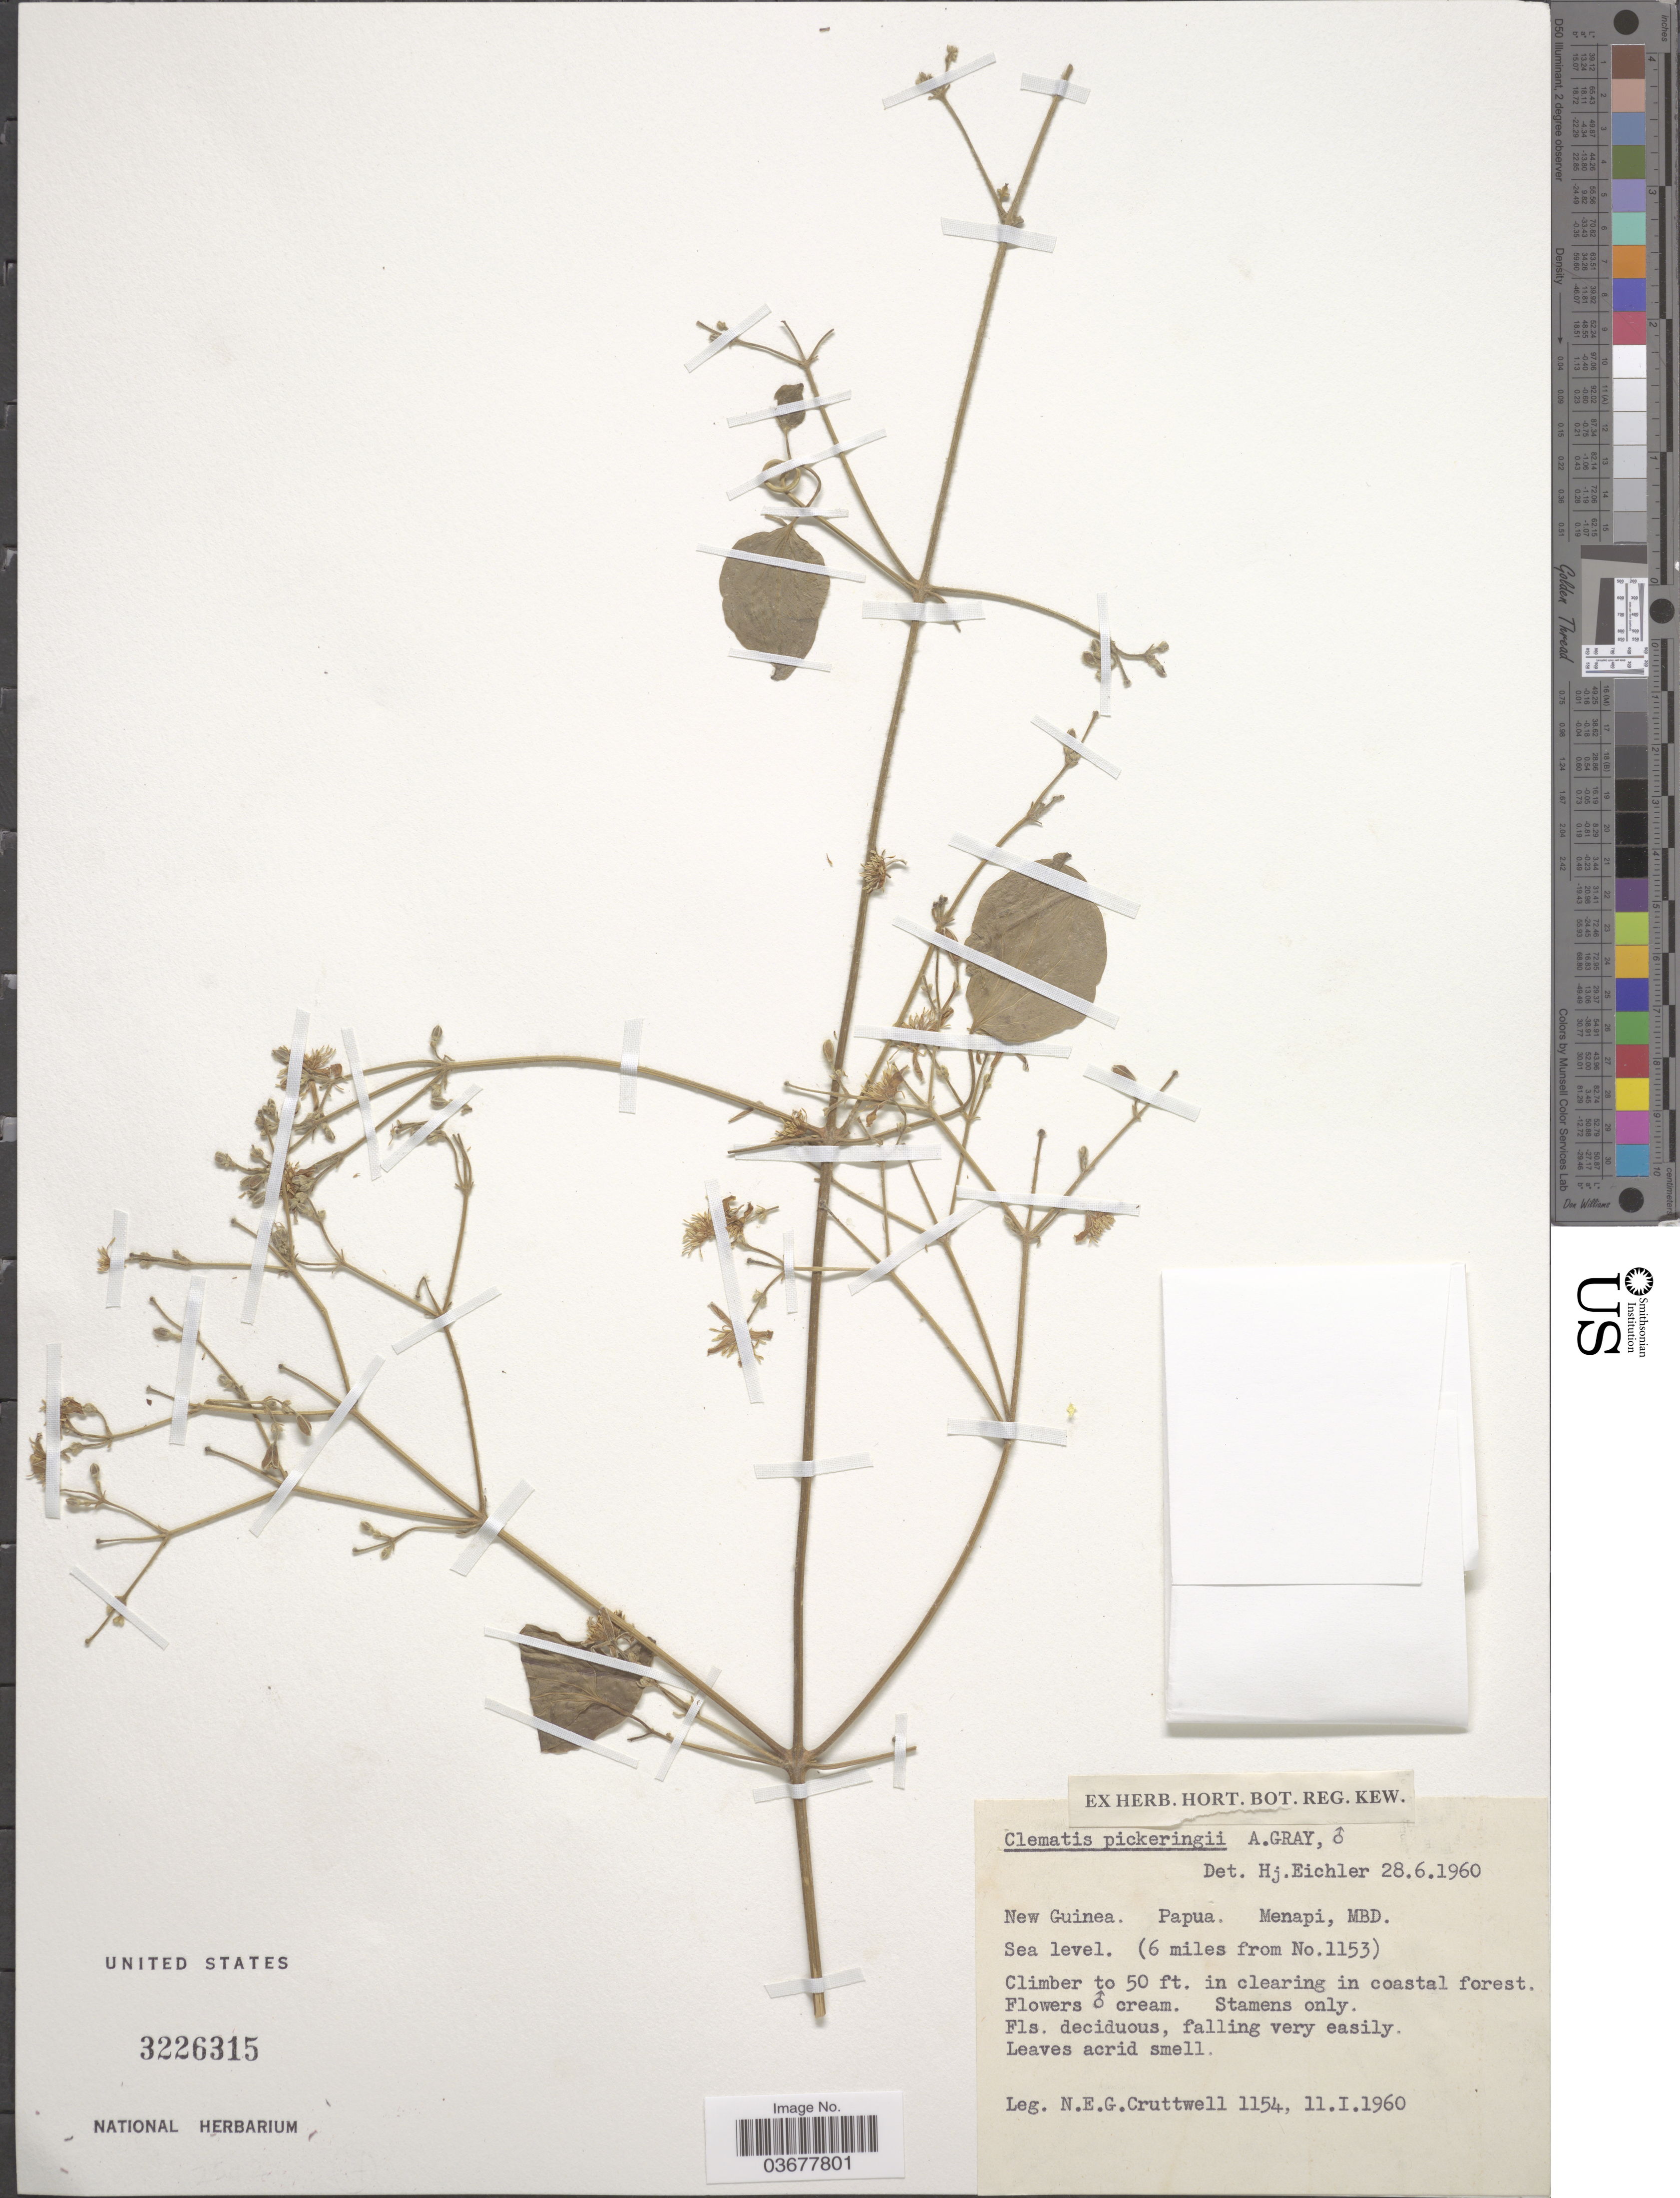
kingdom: Plantae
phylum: Tracheophyta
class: Magnoliopsida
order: Ranunculales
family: Ranunculaceae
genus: Clematis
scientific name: Clematis pickeringii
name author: A. Gray in Wilkes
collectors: N. Cruttwell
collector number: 1154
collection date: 1960-01-11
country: Papua New Guinea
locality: New Guinea. Papua. Menapi, MBD. (6 miles from No.1153).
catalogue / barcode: US 3226315